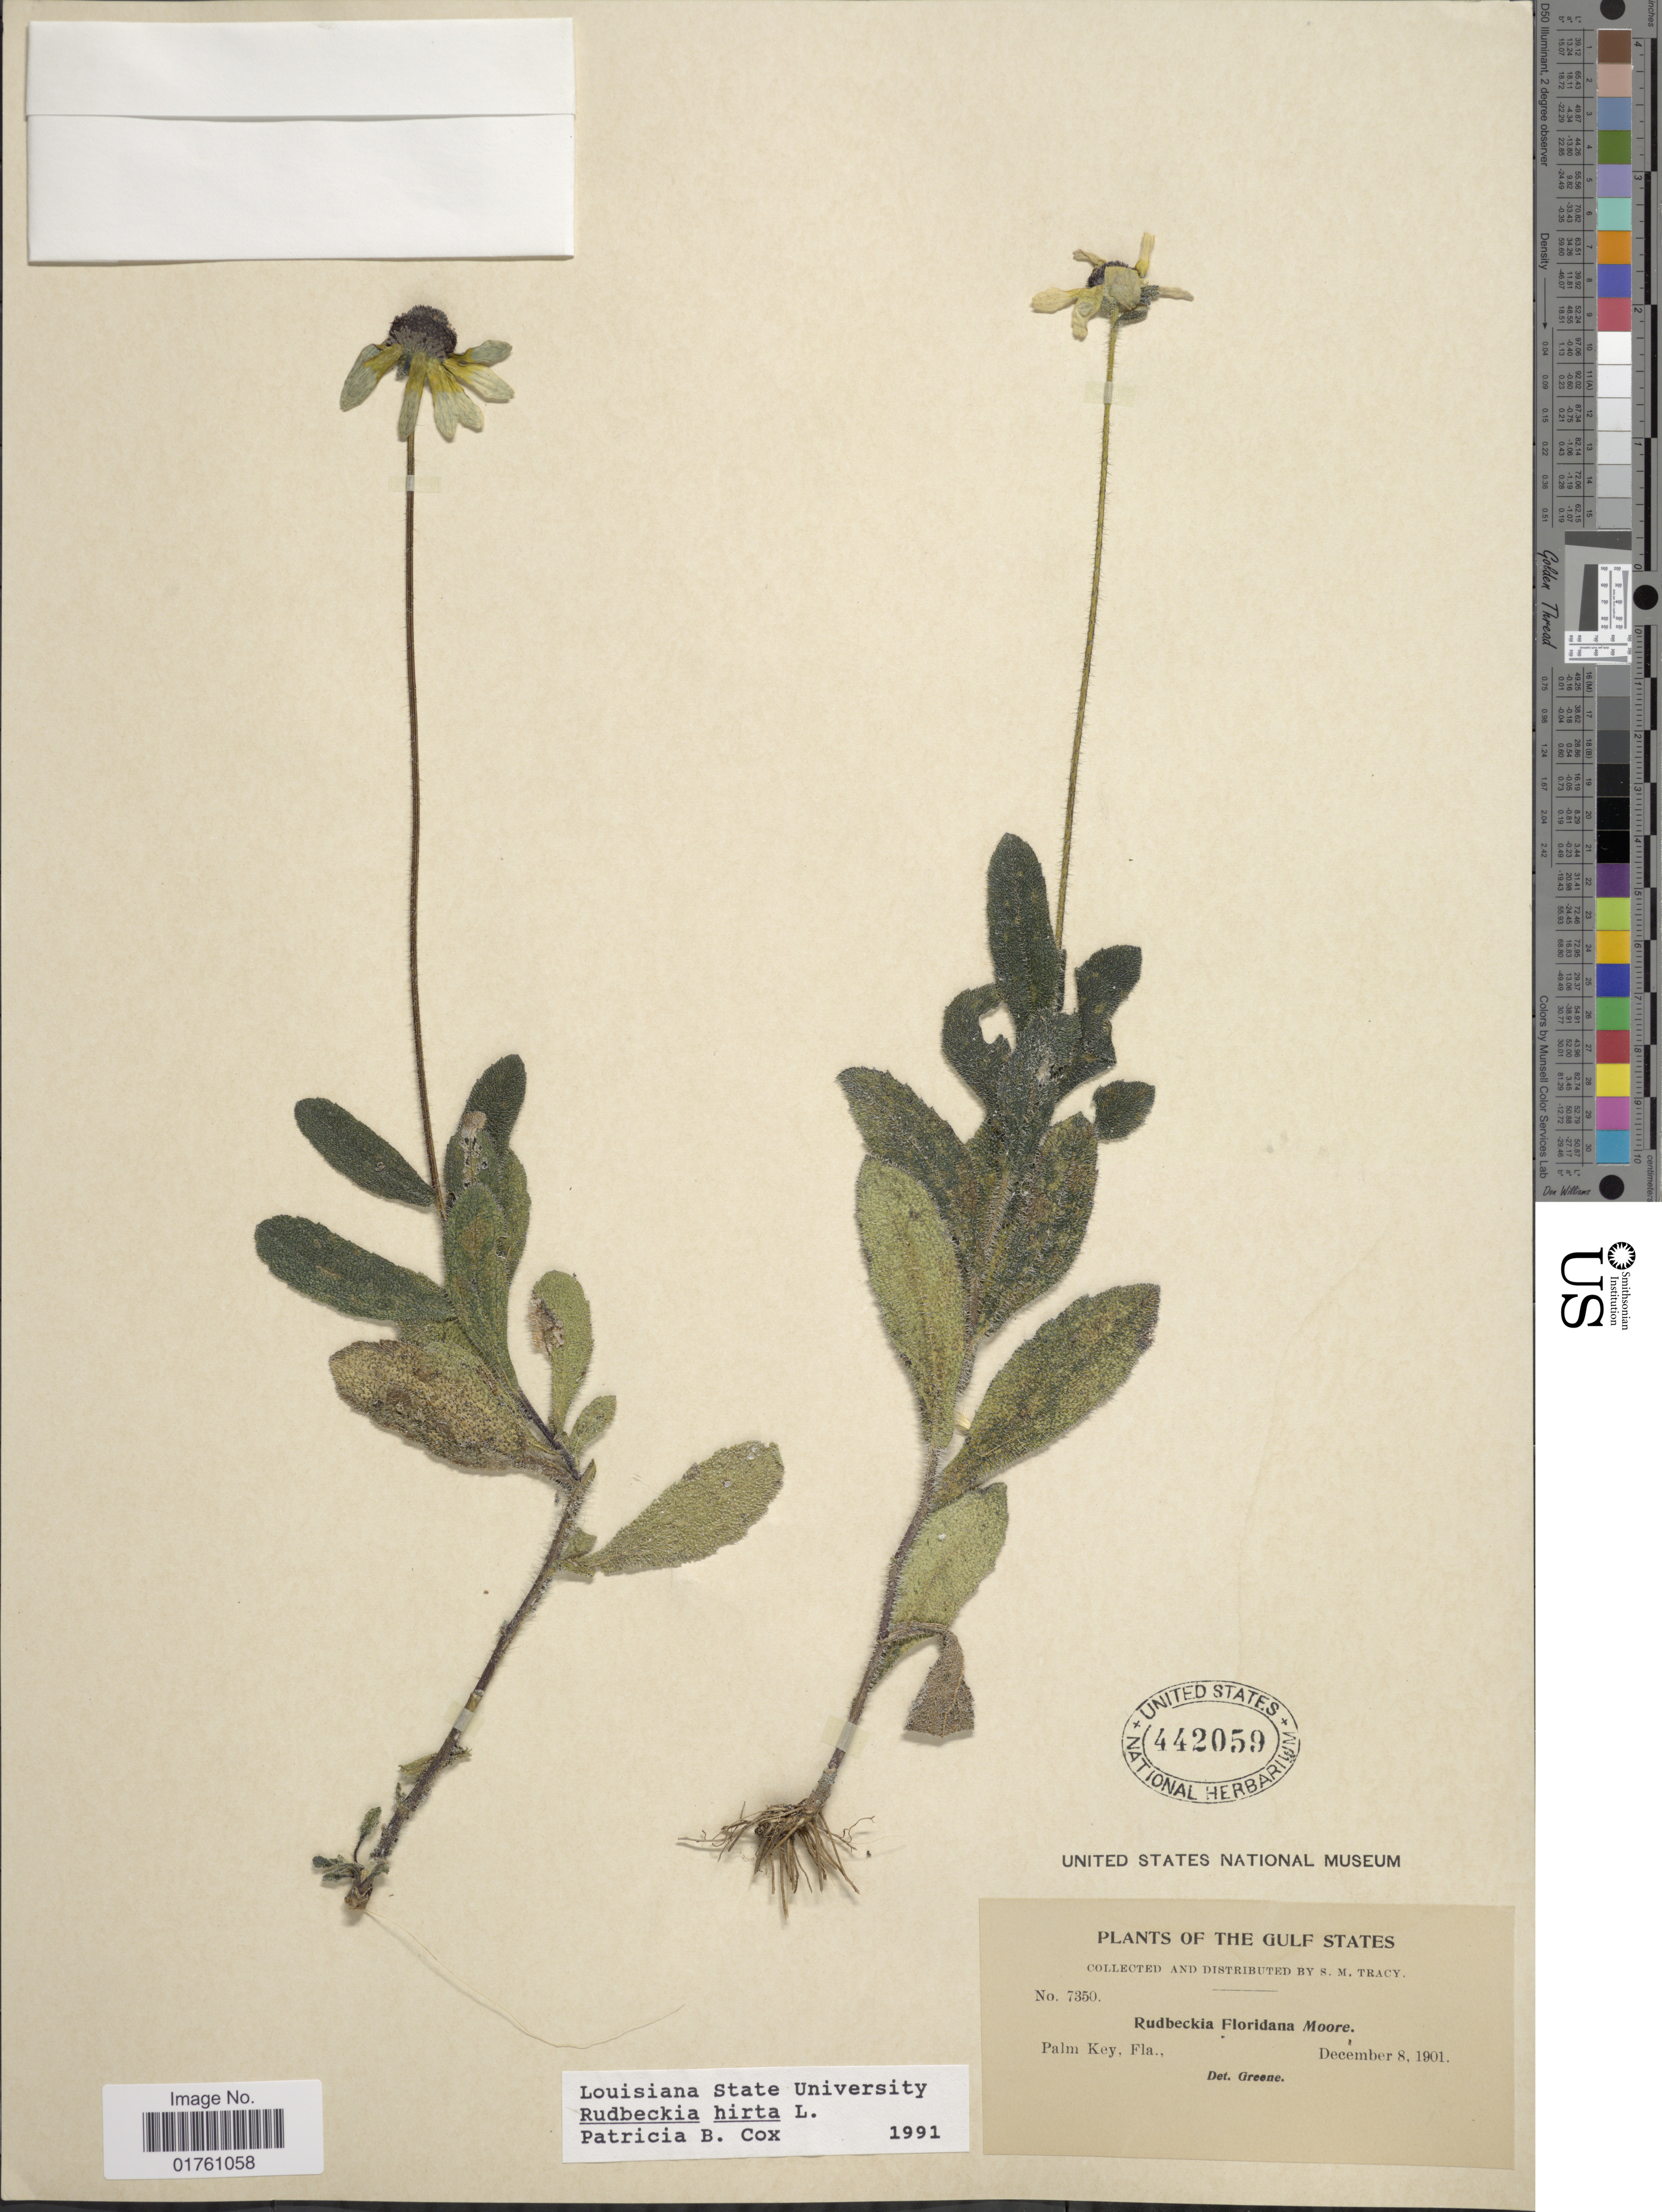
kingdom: Plantae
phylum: Tracheophyta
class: Magnoliopsida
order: Asterales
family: Asteraceae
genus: Rudbeckia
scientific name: Rudbeckia hirta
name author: L.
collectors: S. M. Tracy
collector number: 7350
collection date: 1901-12-08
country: United States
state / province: Florida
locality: The Gulf States, Pal Key, Fla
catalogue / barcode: US 442059